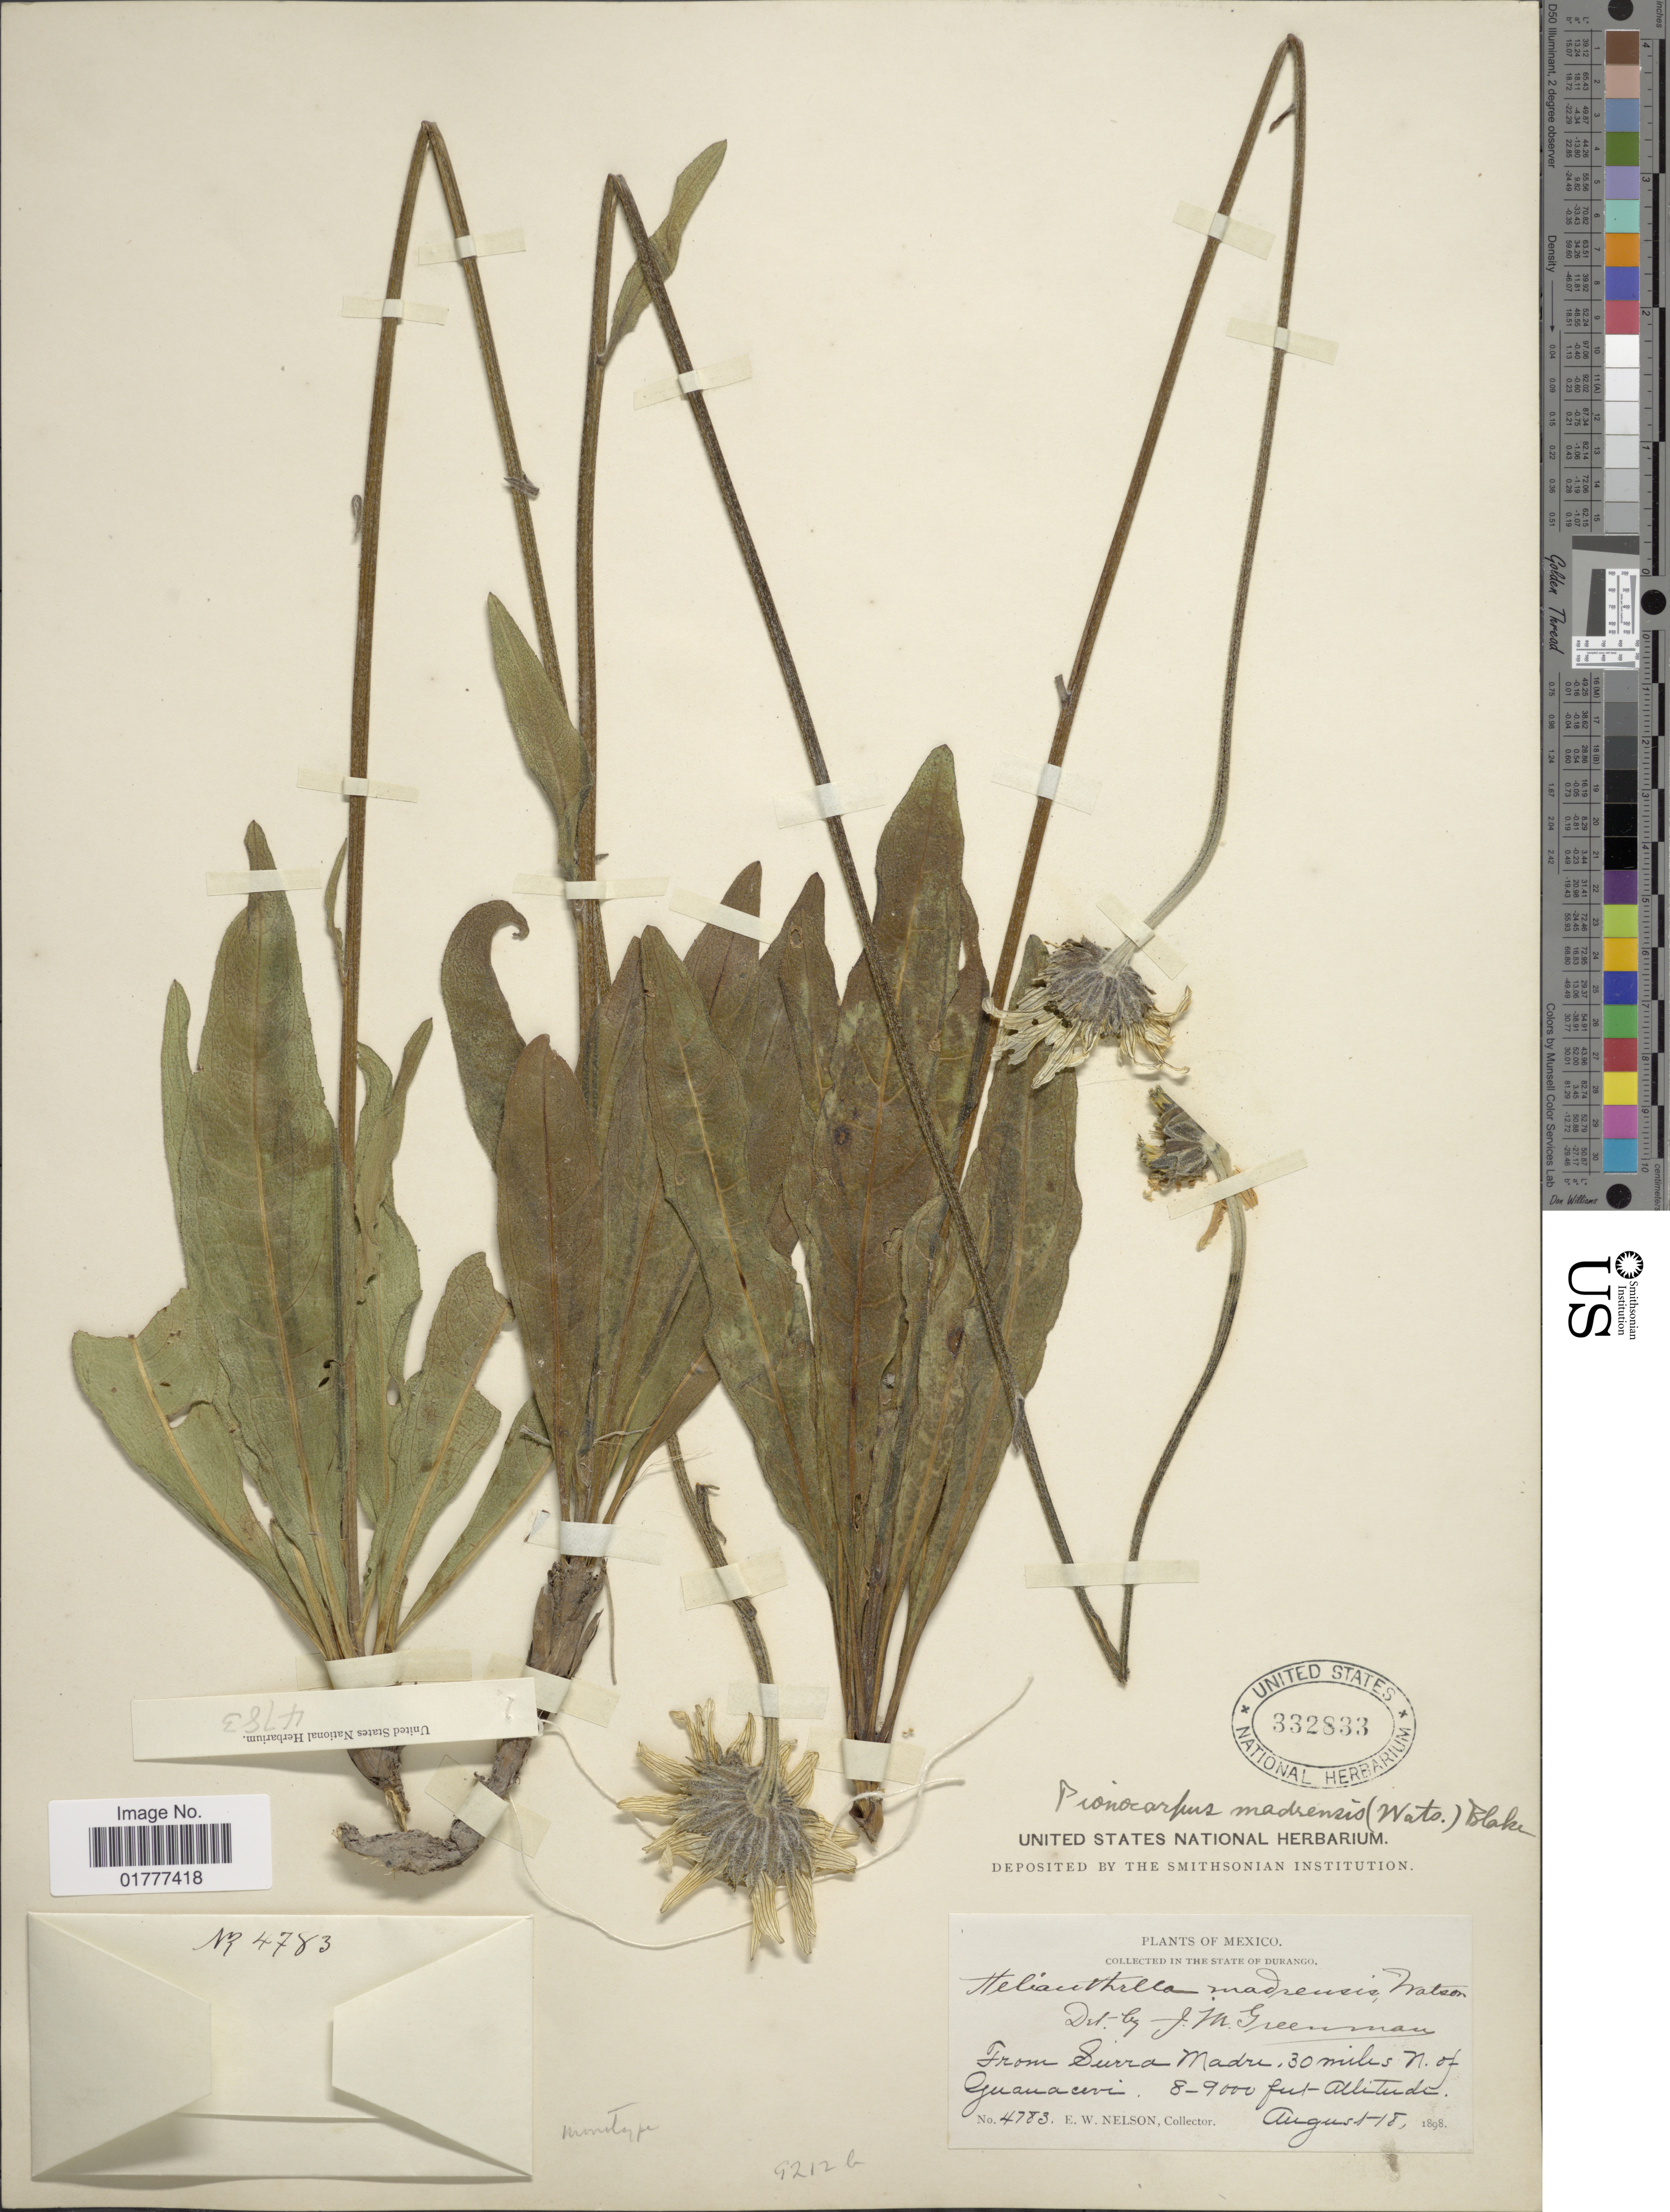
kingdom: Plantae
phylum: Tracheophyta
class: Magnoliopsida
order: Asterales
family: Asteraceae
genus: Pionocarpus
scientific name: Pionocarpus madrensis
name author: (S. Watson) S.F. Blake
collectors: E. W. Nelson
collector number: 4783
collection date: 1898-08-18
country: Mexico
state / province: Durango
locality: From Sierra Madre, 30 miles N, of Guanacevi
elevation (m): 2438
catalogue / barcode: US 332833